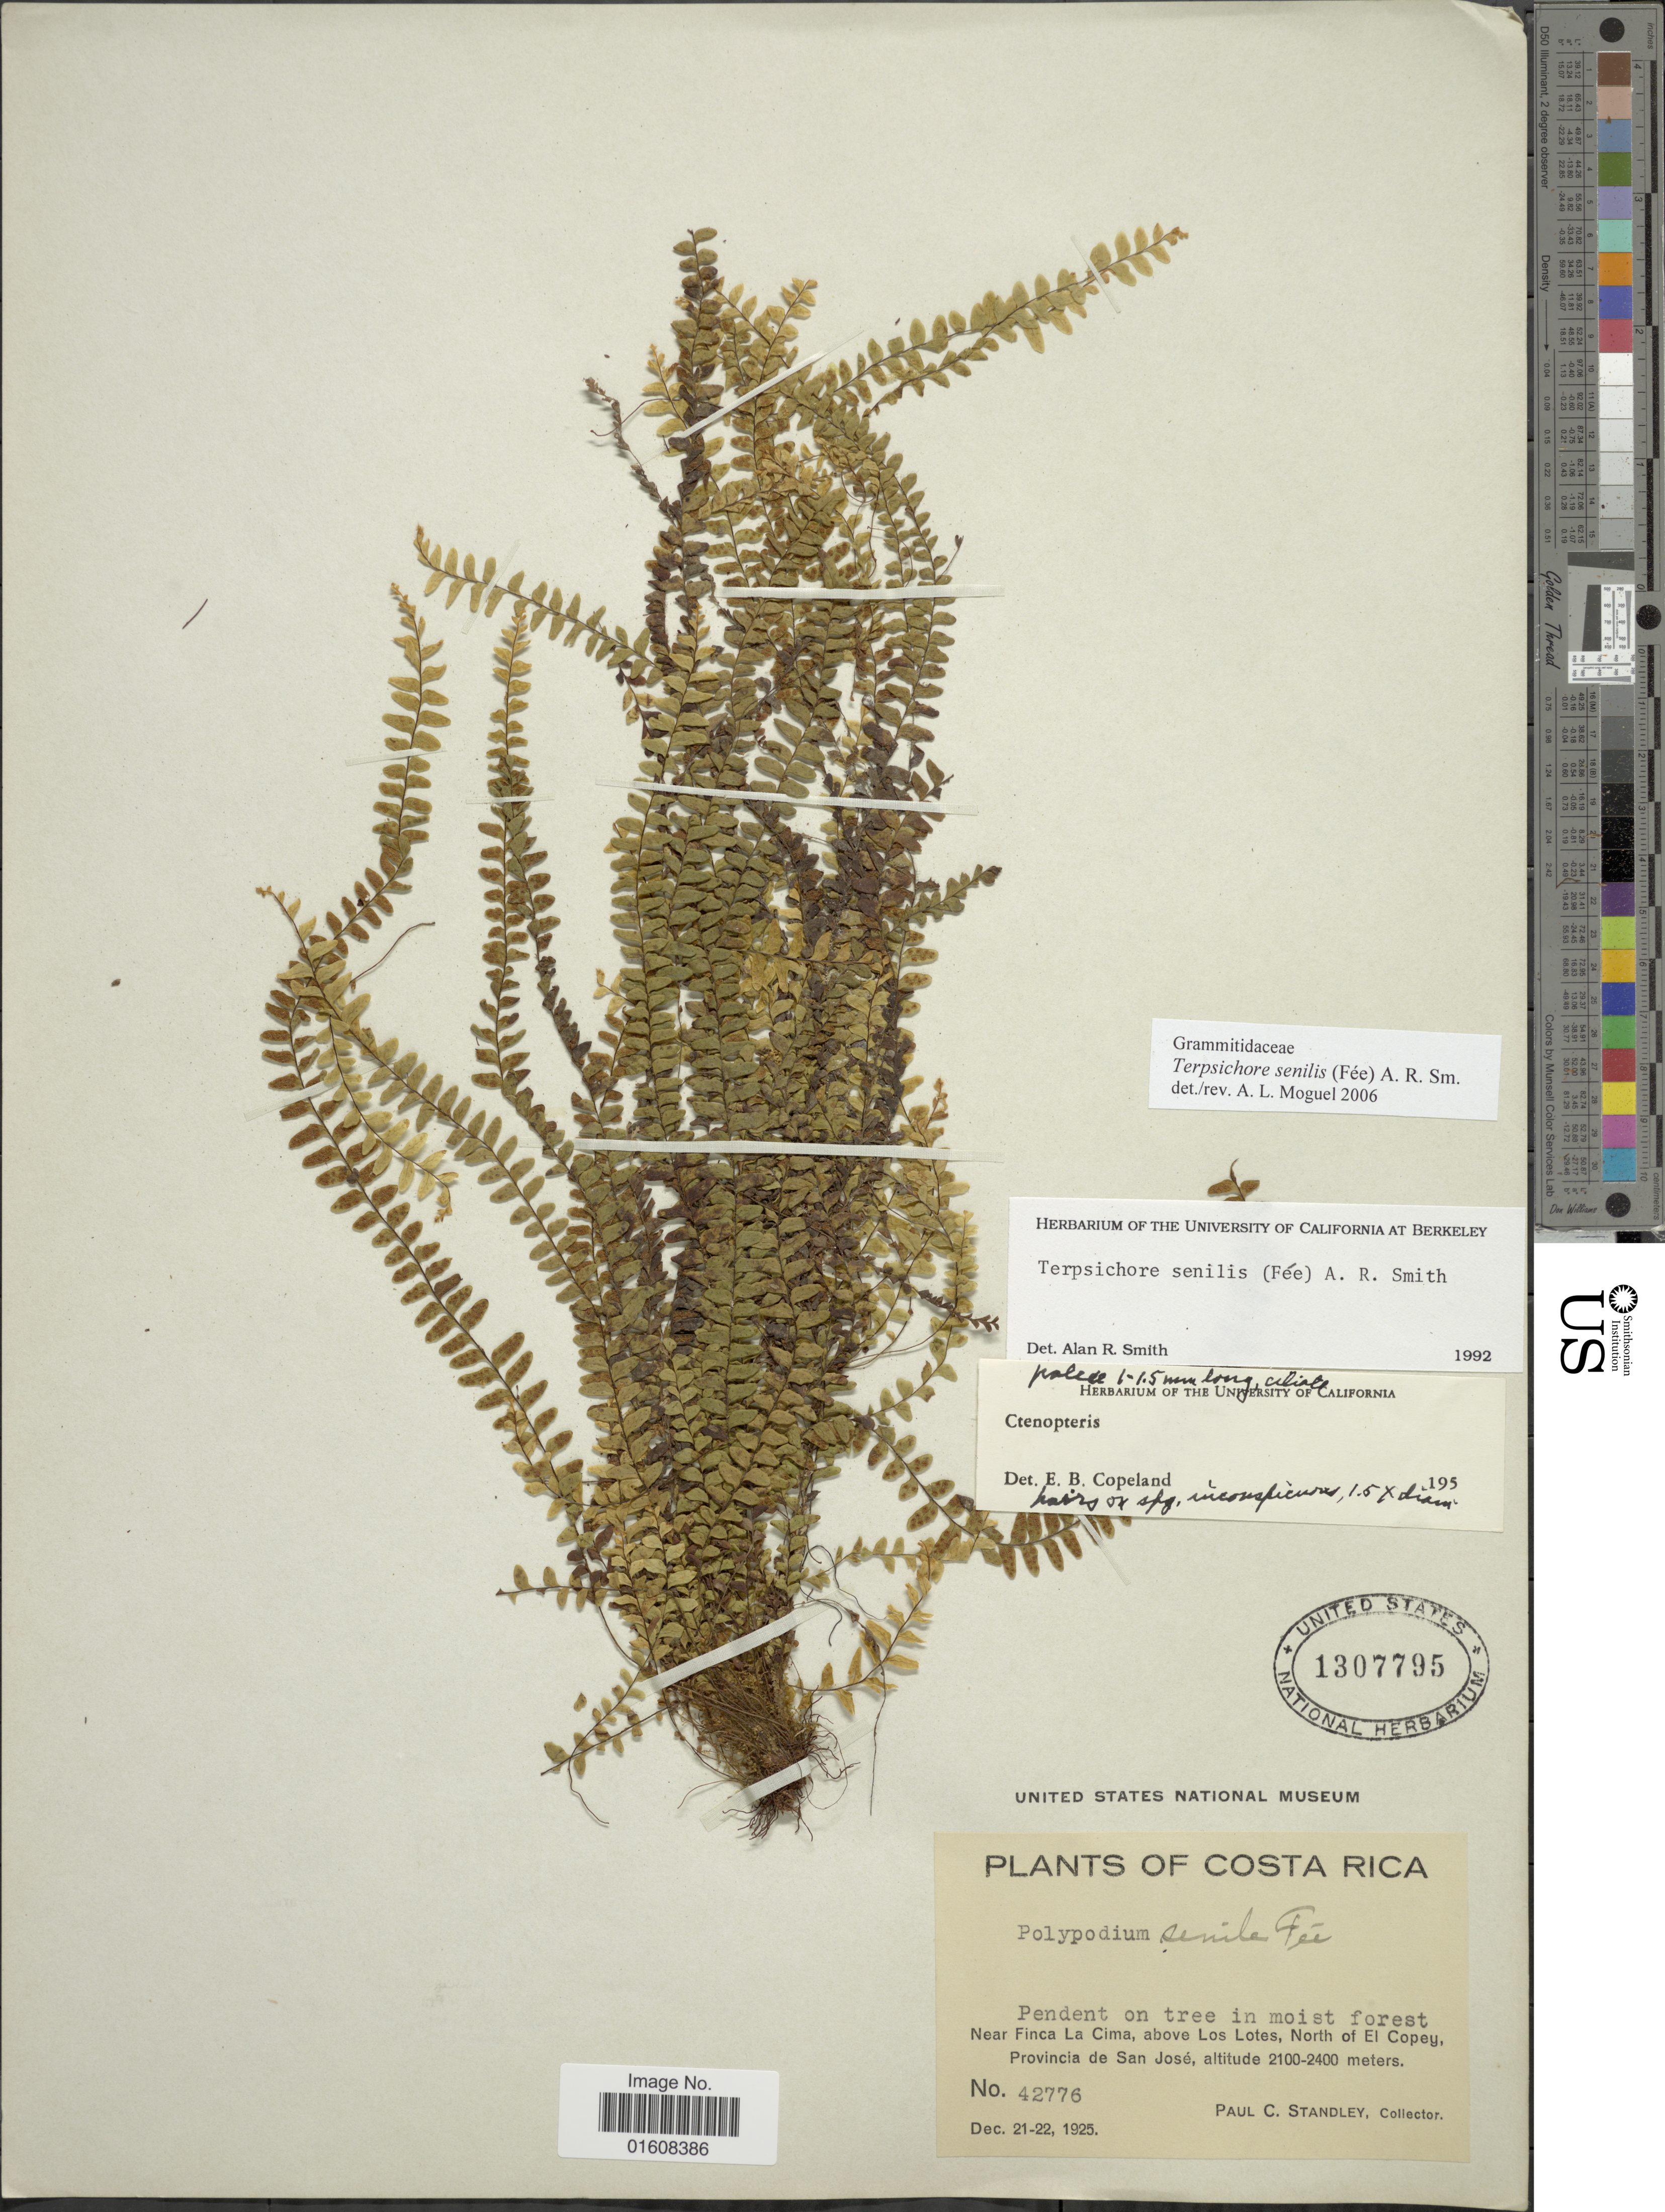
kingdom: Plantae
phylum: Tracheophyta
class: Polypodiopsida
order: Polypodiales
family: Polypodiaceae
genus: Alansmia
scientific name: Alansmia senilis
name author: (Fée) Moguel & M. Kessler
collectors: P. C. Standley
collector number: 42776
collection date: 1925-12-21/1925-12-22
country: Costa Rica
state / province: San José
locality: Near Finca La Cima, above Los Lotes, North of El Copey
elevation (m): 2100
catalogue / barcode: US 1307795